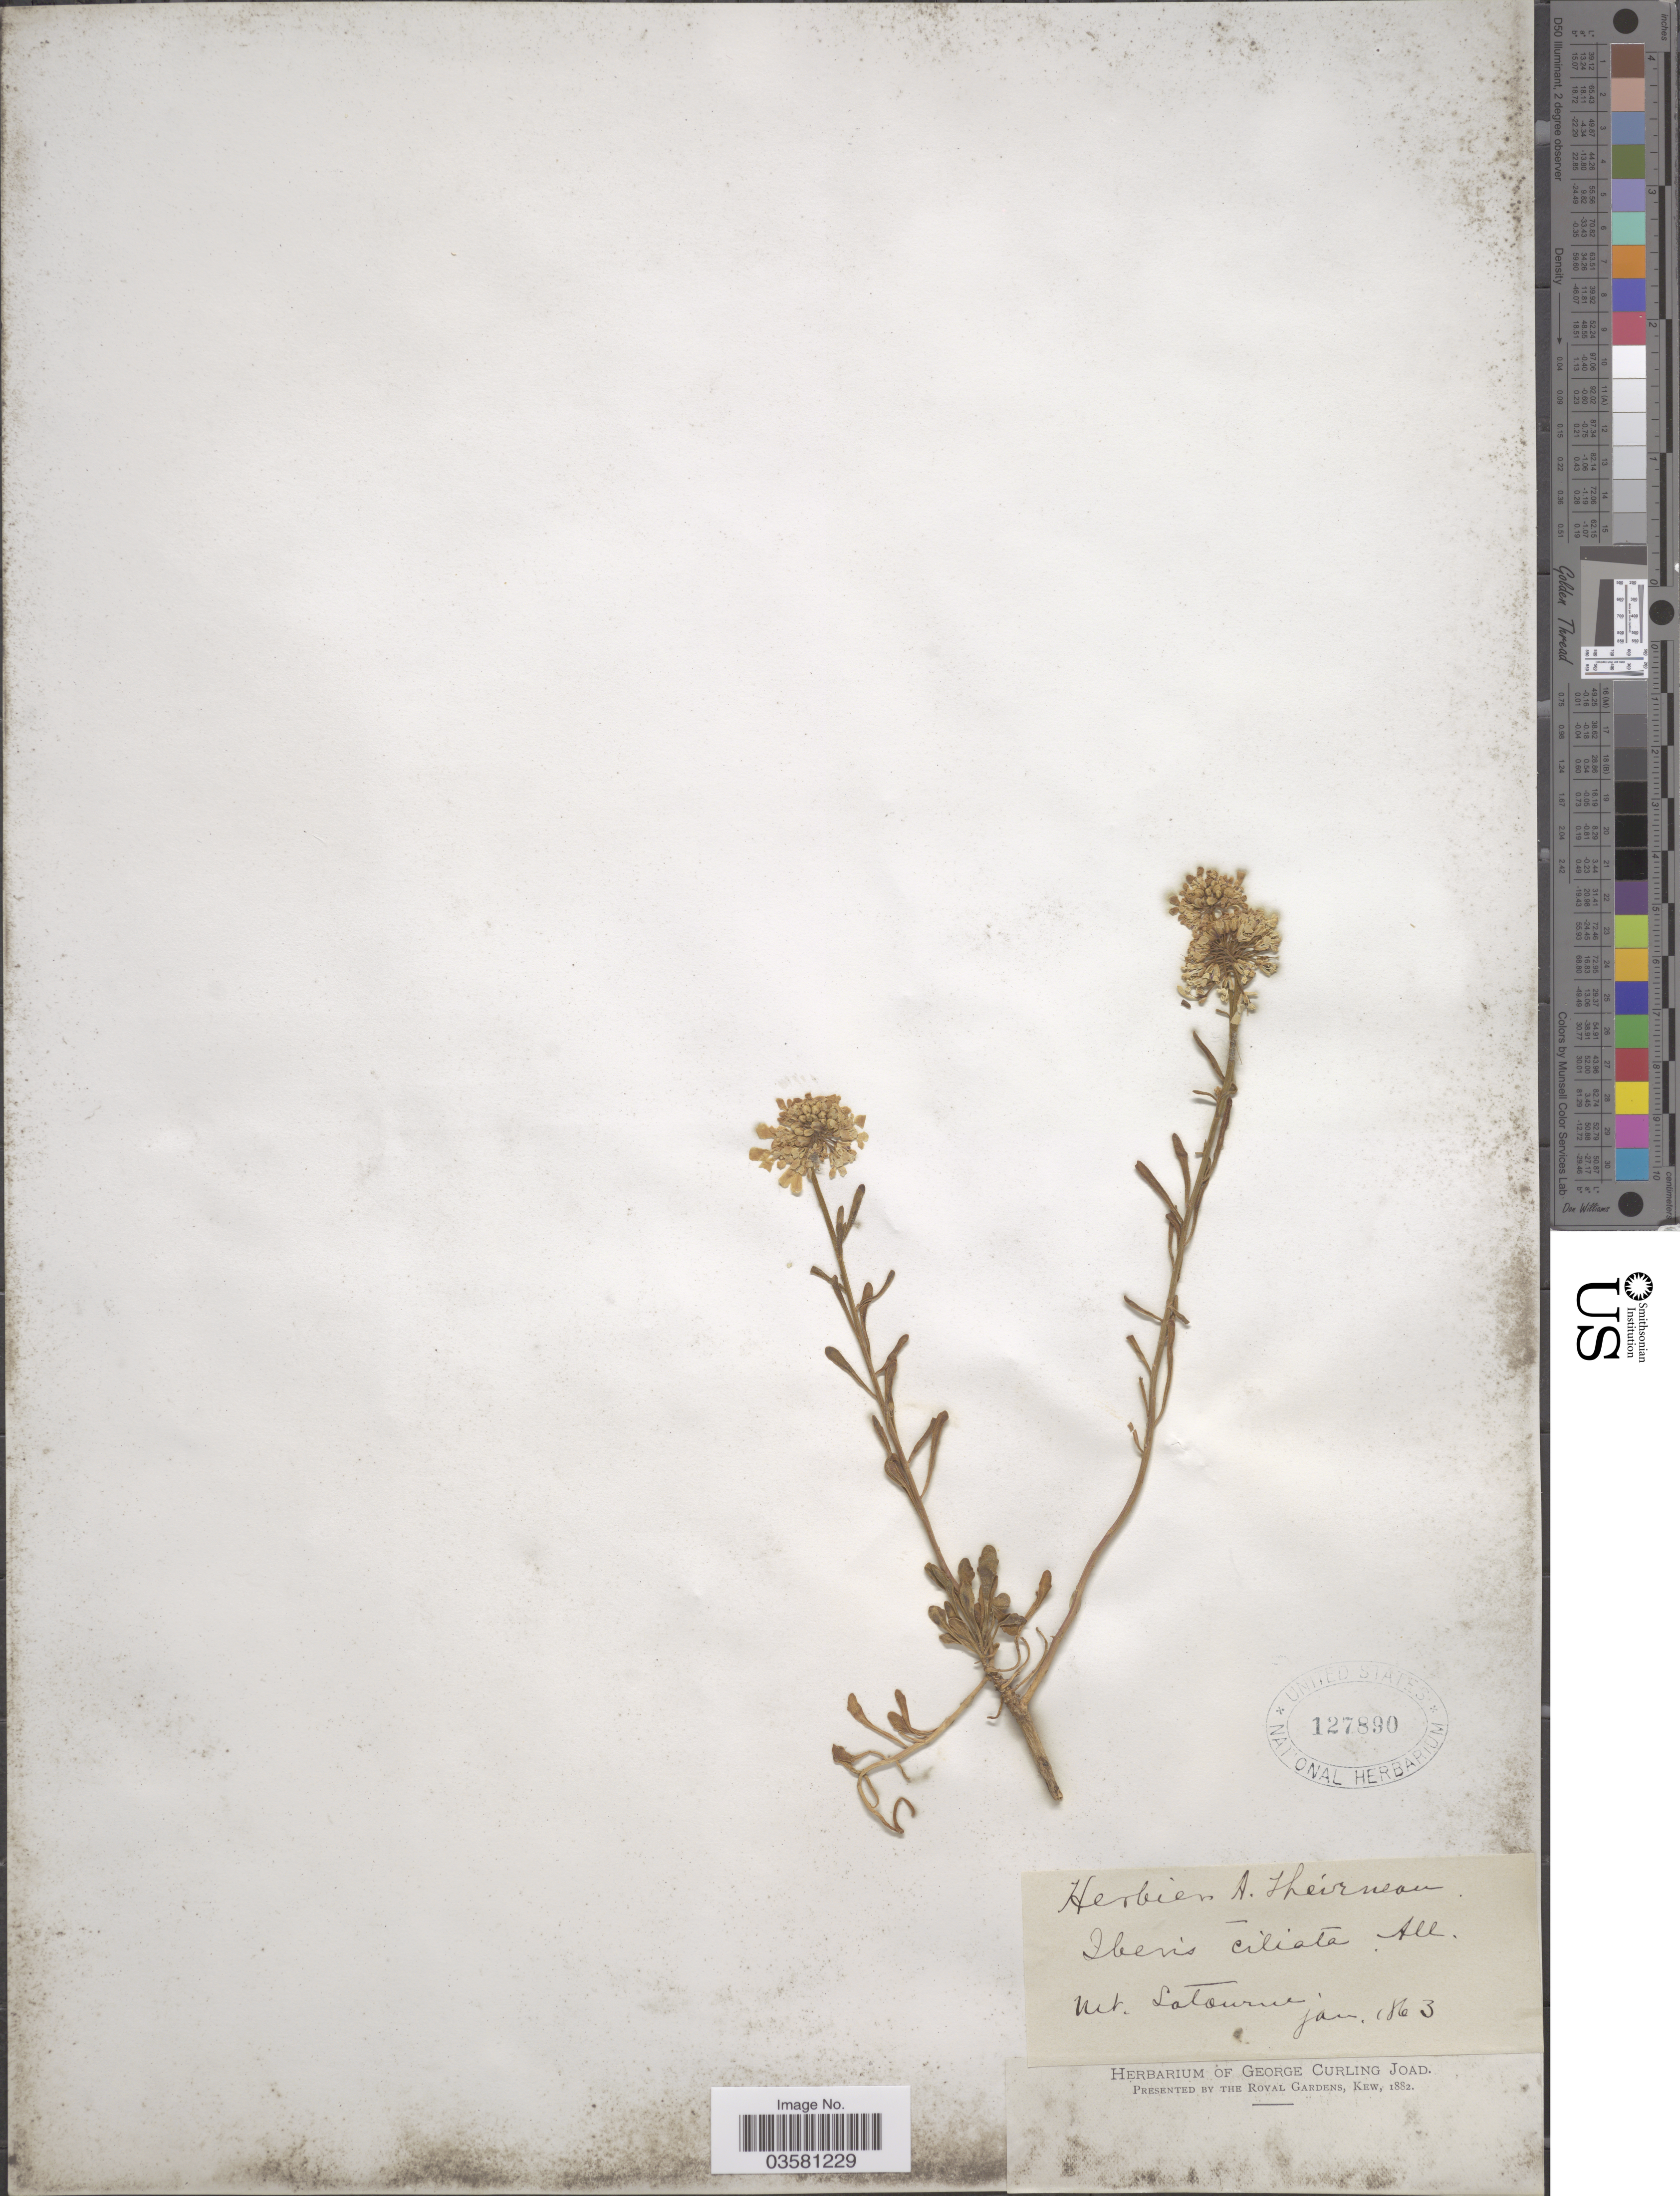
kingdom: Plantae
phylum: Tracheophyta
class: Magnoliopsida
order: Brassicales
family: Brassicaceae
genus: Iberis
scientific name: Iberis ciliata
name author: All.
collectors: ex herb. A. Theveneau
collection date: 1863-01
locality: Mt. Latourne. [interpreted]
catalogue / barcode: US 127890